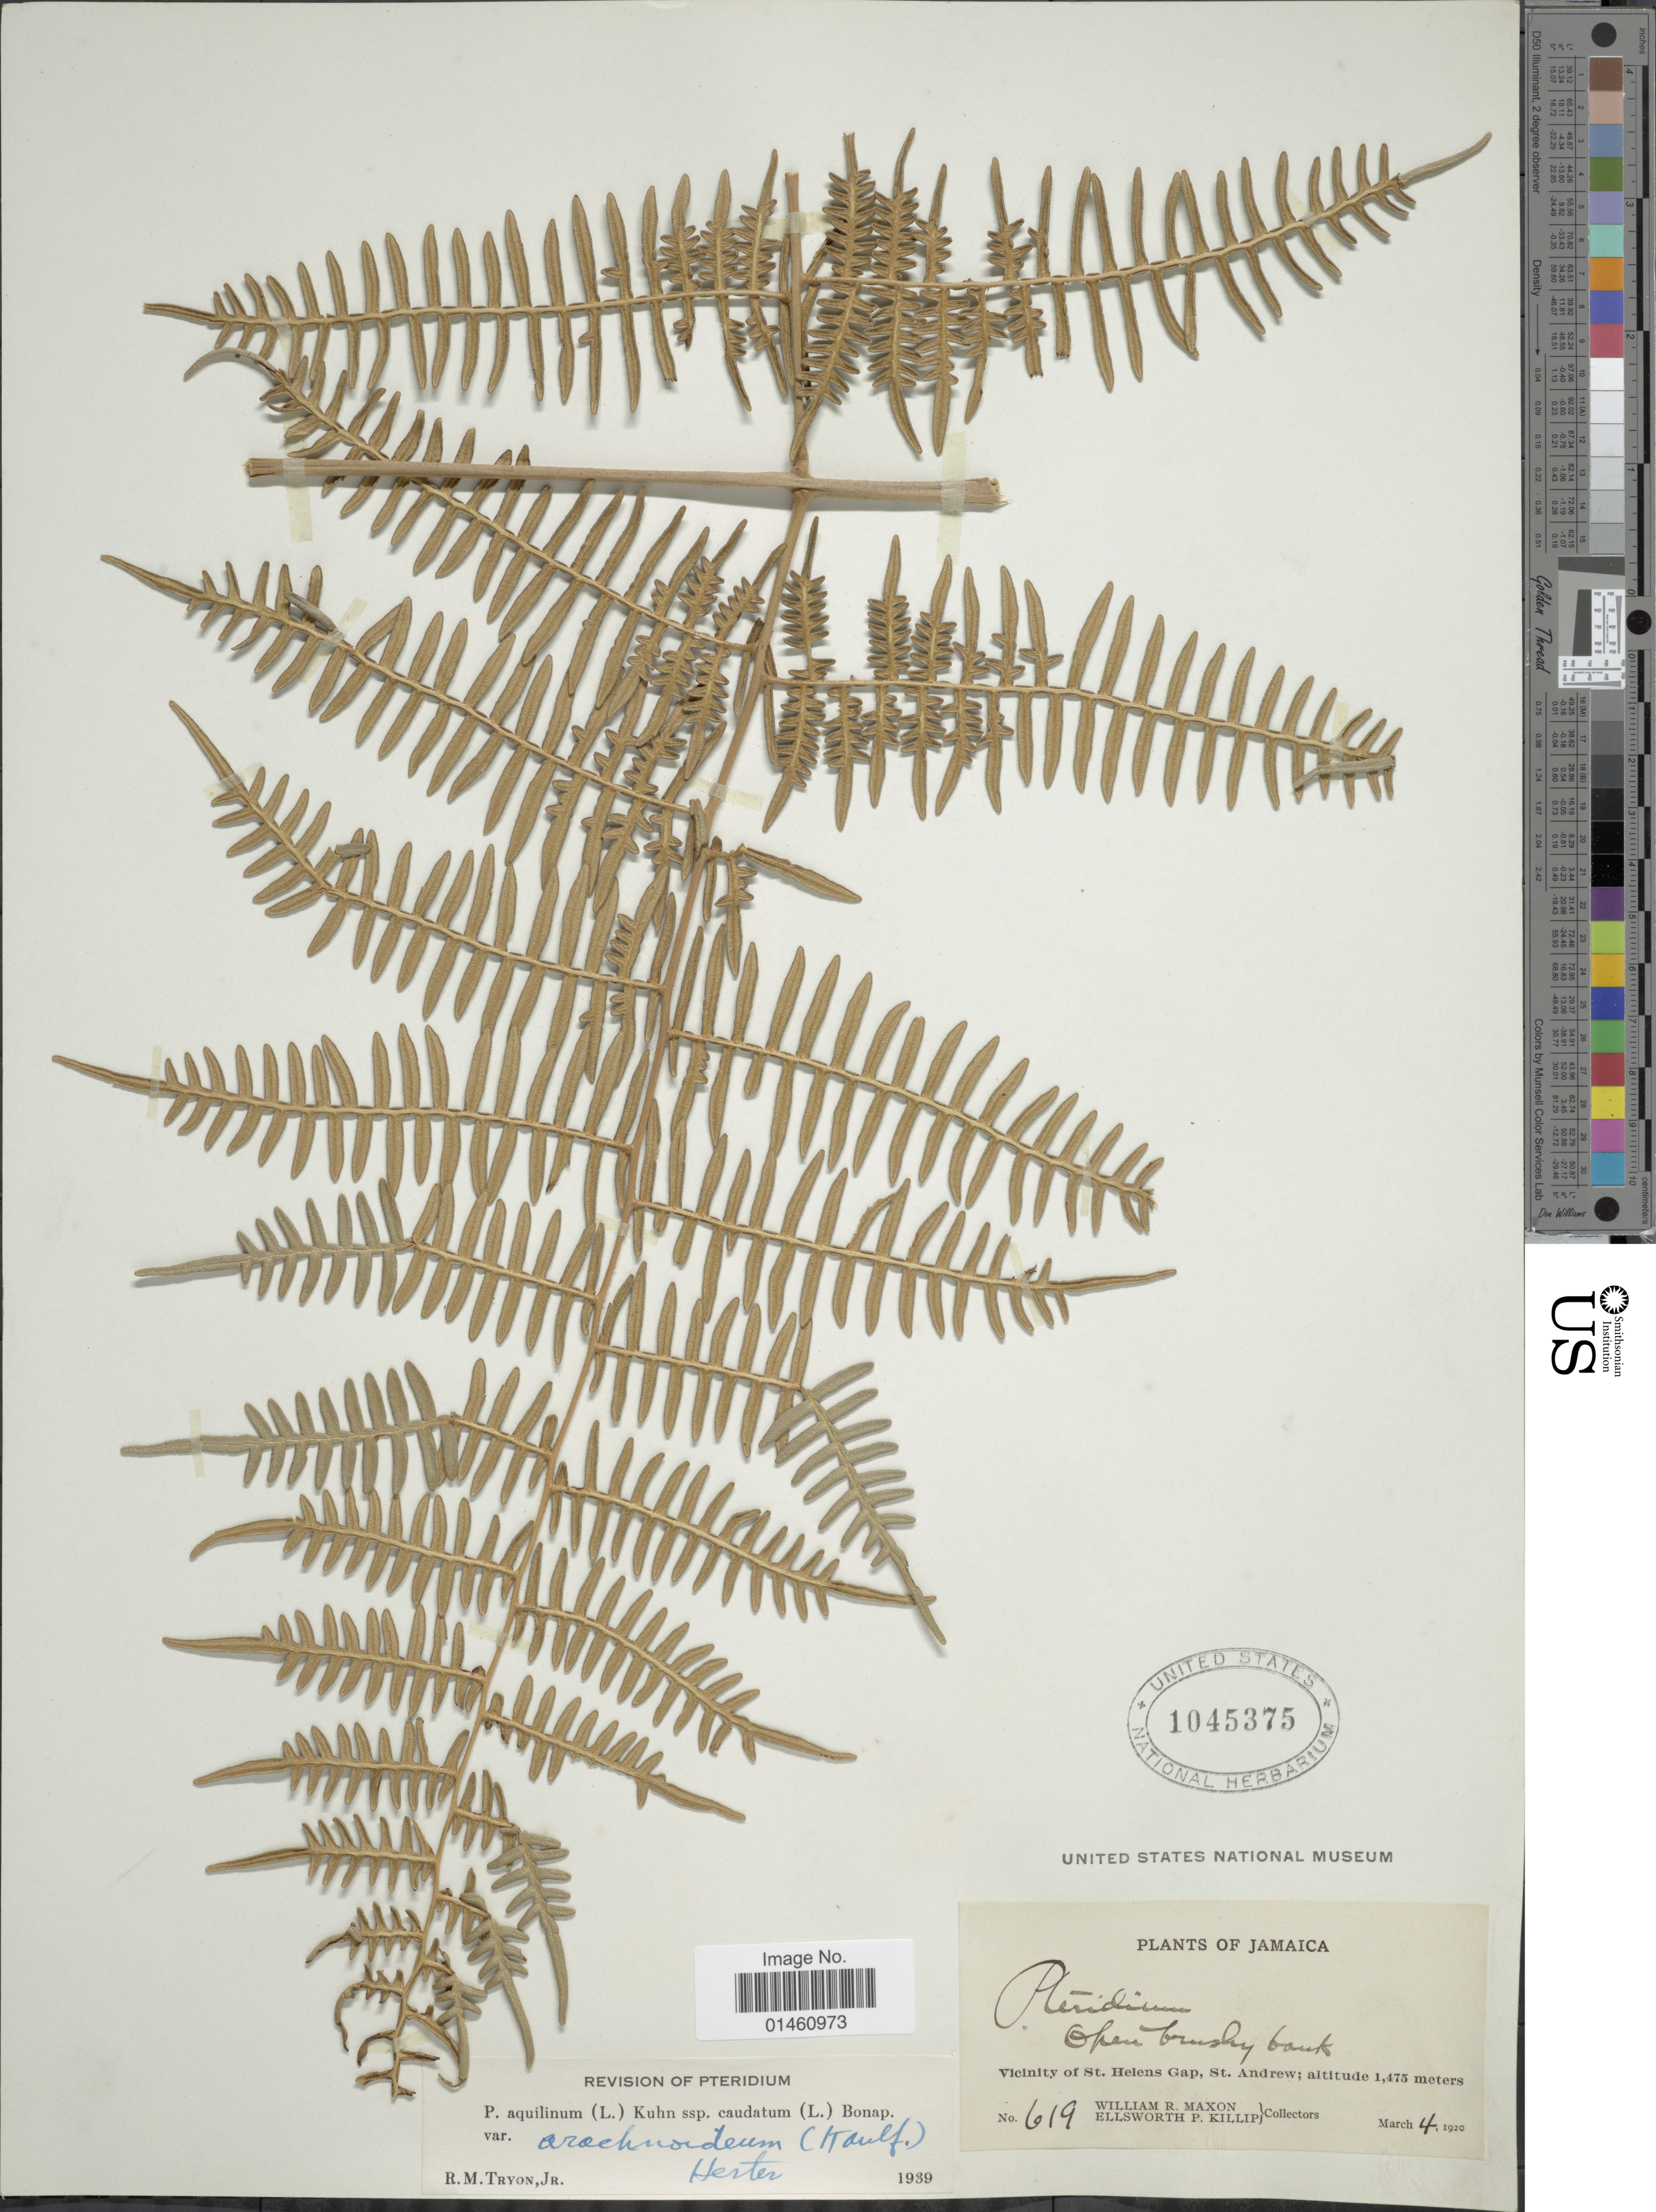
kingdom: Plantae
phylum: Tracheophyta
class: Polypodiopsida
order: Polypodiales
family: Dennstaedtiaceae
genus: Pteridium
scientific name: Pteridium aquilinum var. arachnoideum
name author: (Kaulf.) Herter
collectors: W. R. Maxon & E. P. Killip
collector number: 619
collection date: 1920-03-04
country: Jamaica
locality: Vicinity of St. Helens Gap, St. Andrew.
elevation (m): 1475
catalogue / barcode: US 1045375